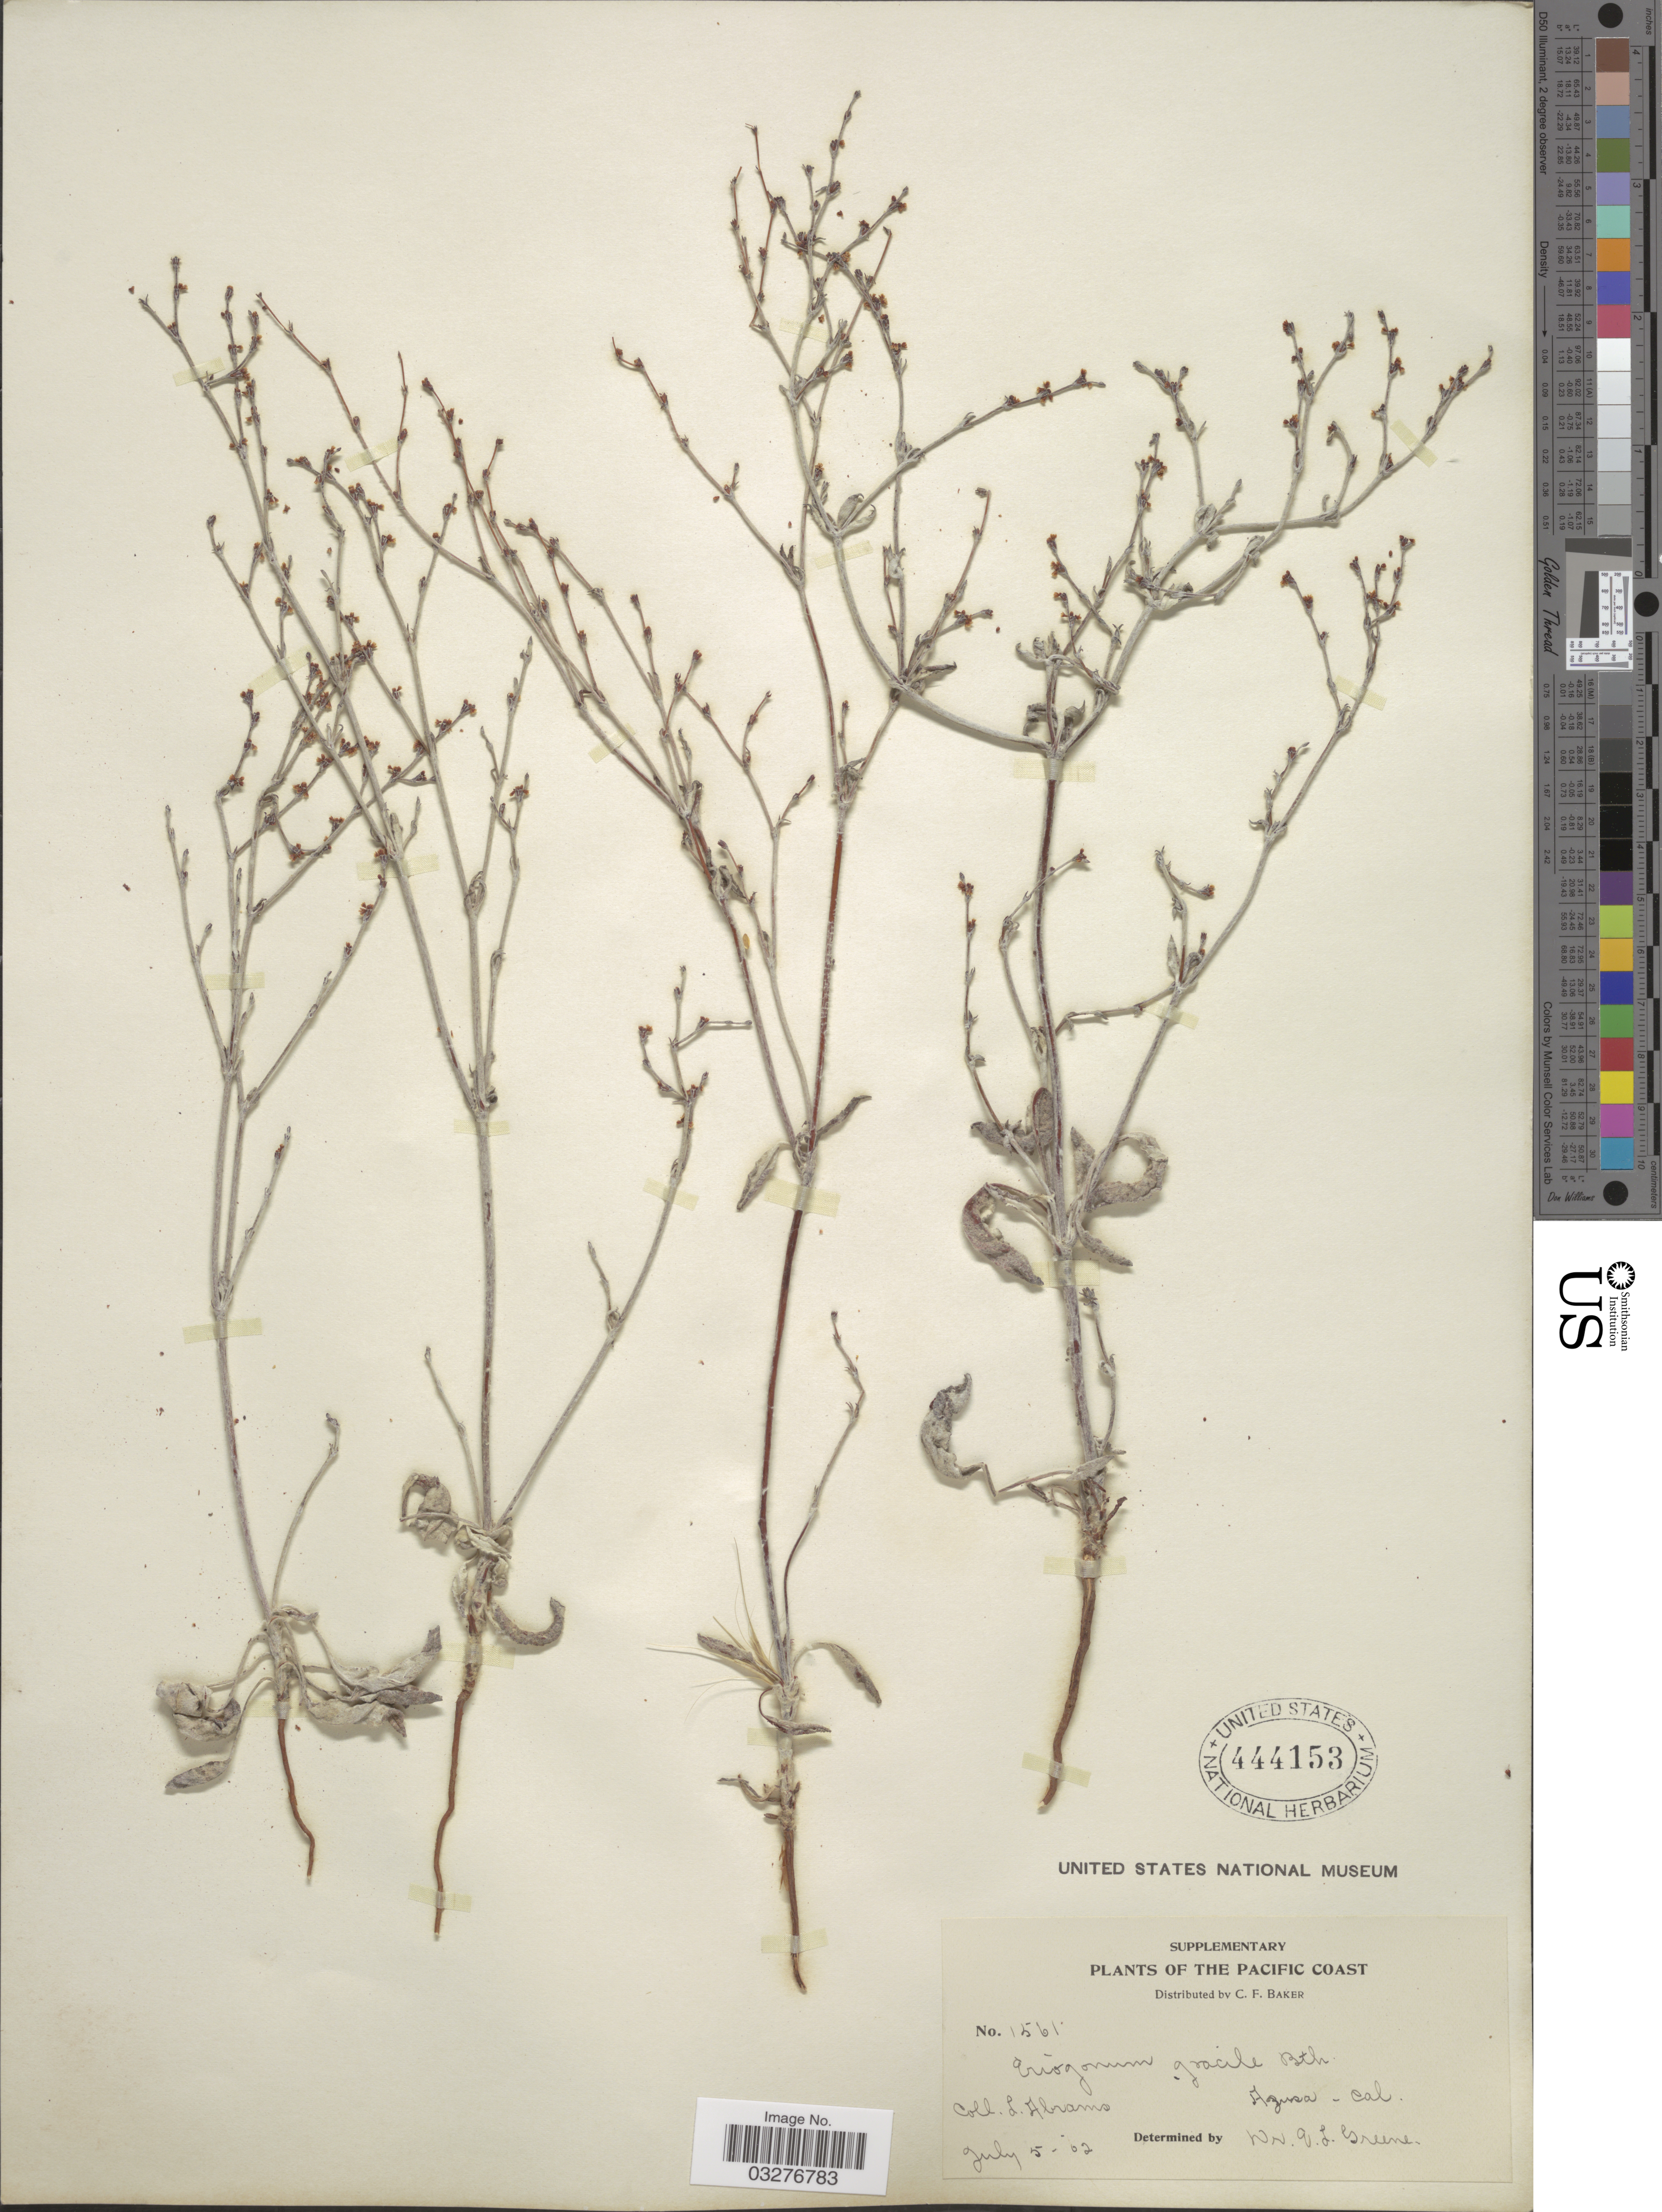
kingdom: Plantae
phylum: Tracheophyta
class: Magnoliopsida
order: Caryophyllales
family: Polygonaceae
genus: Eriogonum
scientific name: Eriogonum gracile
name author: Benth.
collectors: L. Abrams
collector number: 1561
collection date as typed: Transcribed d/m/y: 5/7/2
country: United States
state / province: California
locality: The Pacific Coast. Azusa-Cal.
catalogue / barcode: US 444153